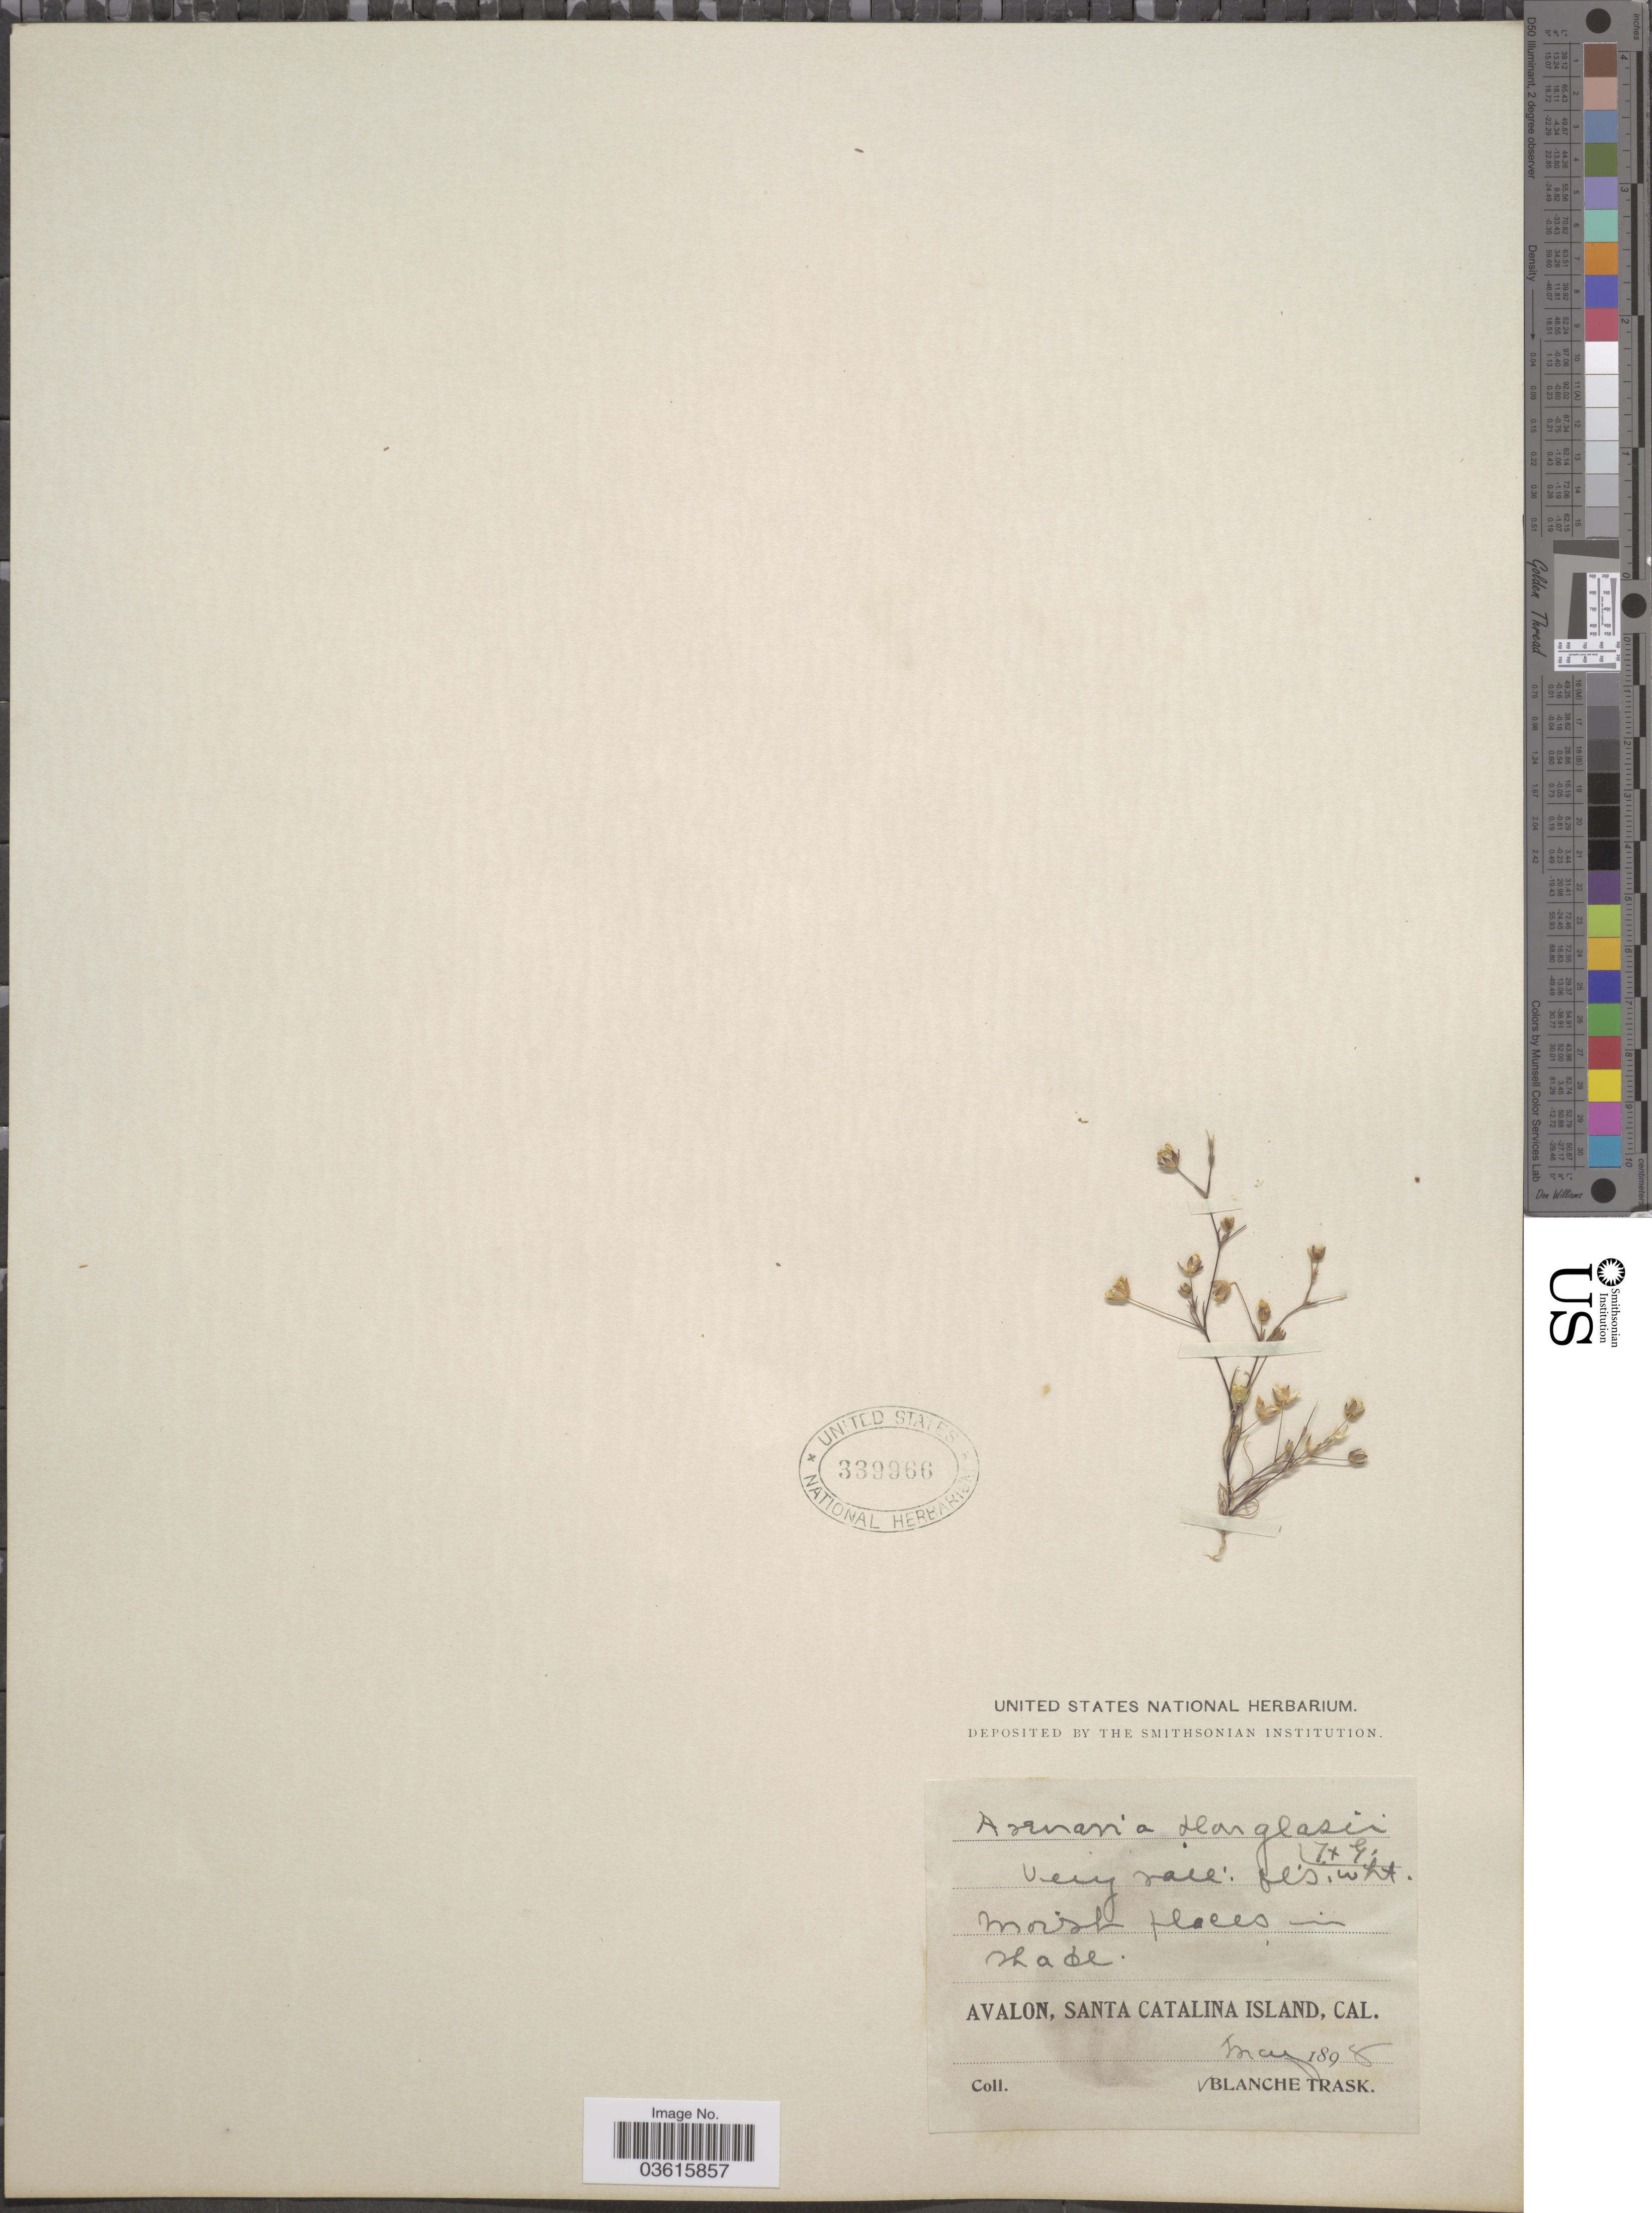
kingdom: Plantae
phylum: Tracheophyta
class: Magnoliopsida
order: Caryophyllales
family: Caryophyllaceae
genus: Minuartia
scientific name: Minuartia douglasii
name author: Mattf.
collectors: B. Trask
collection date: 1895-05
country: United States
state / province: California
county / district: Los Angeles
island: Santa Catalina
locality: Avalon, Santa Catalina Island.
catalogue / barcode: US 339966